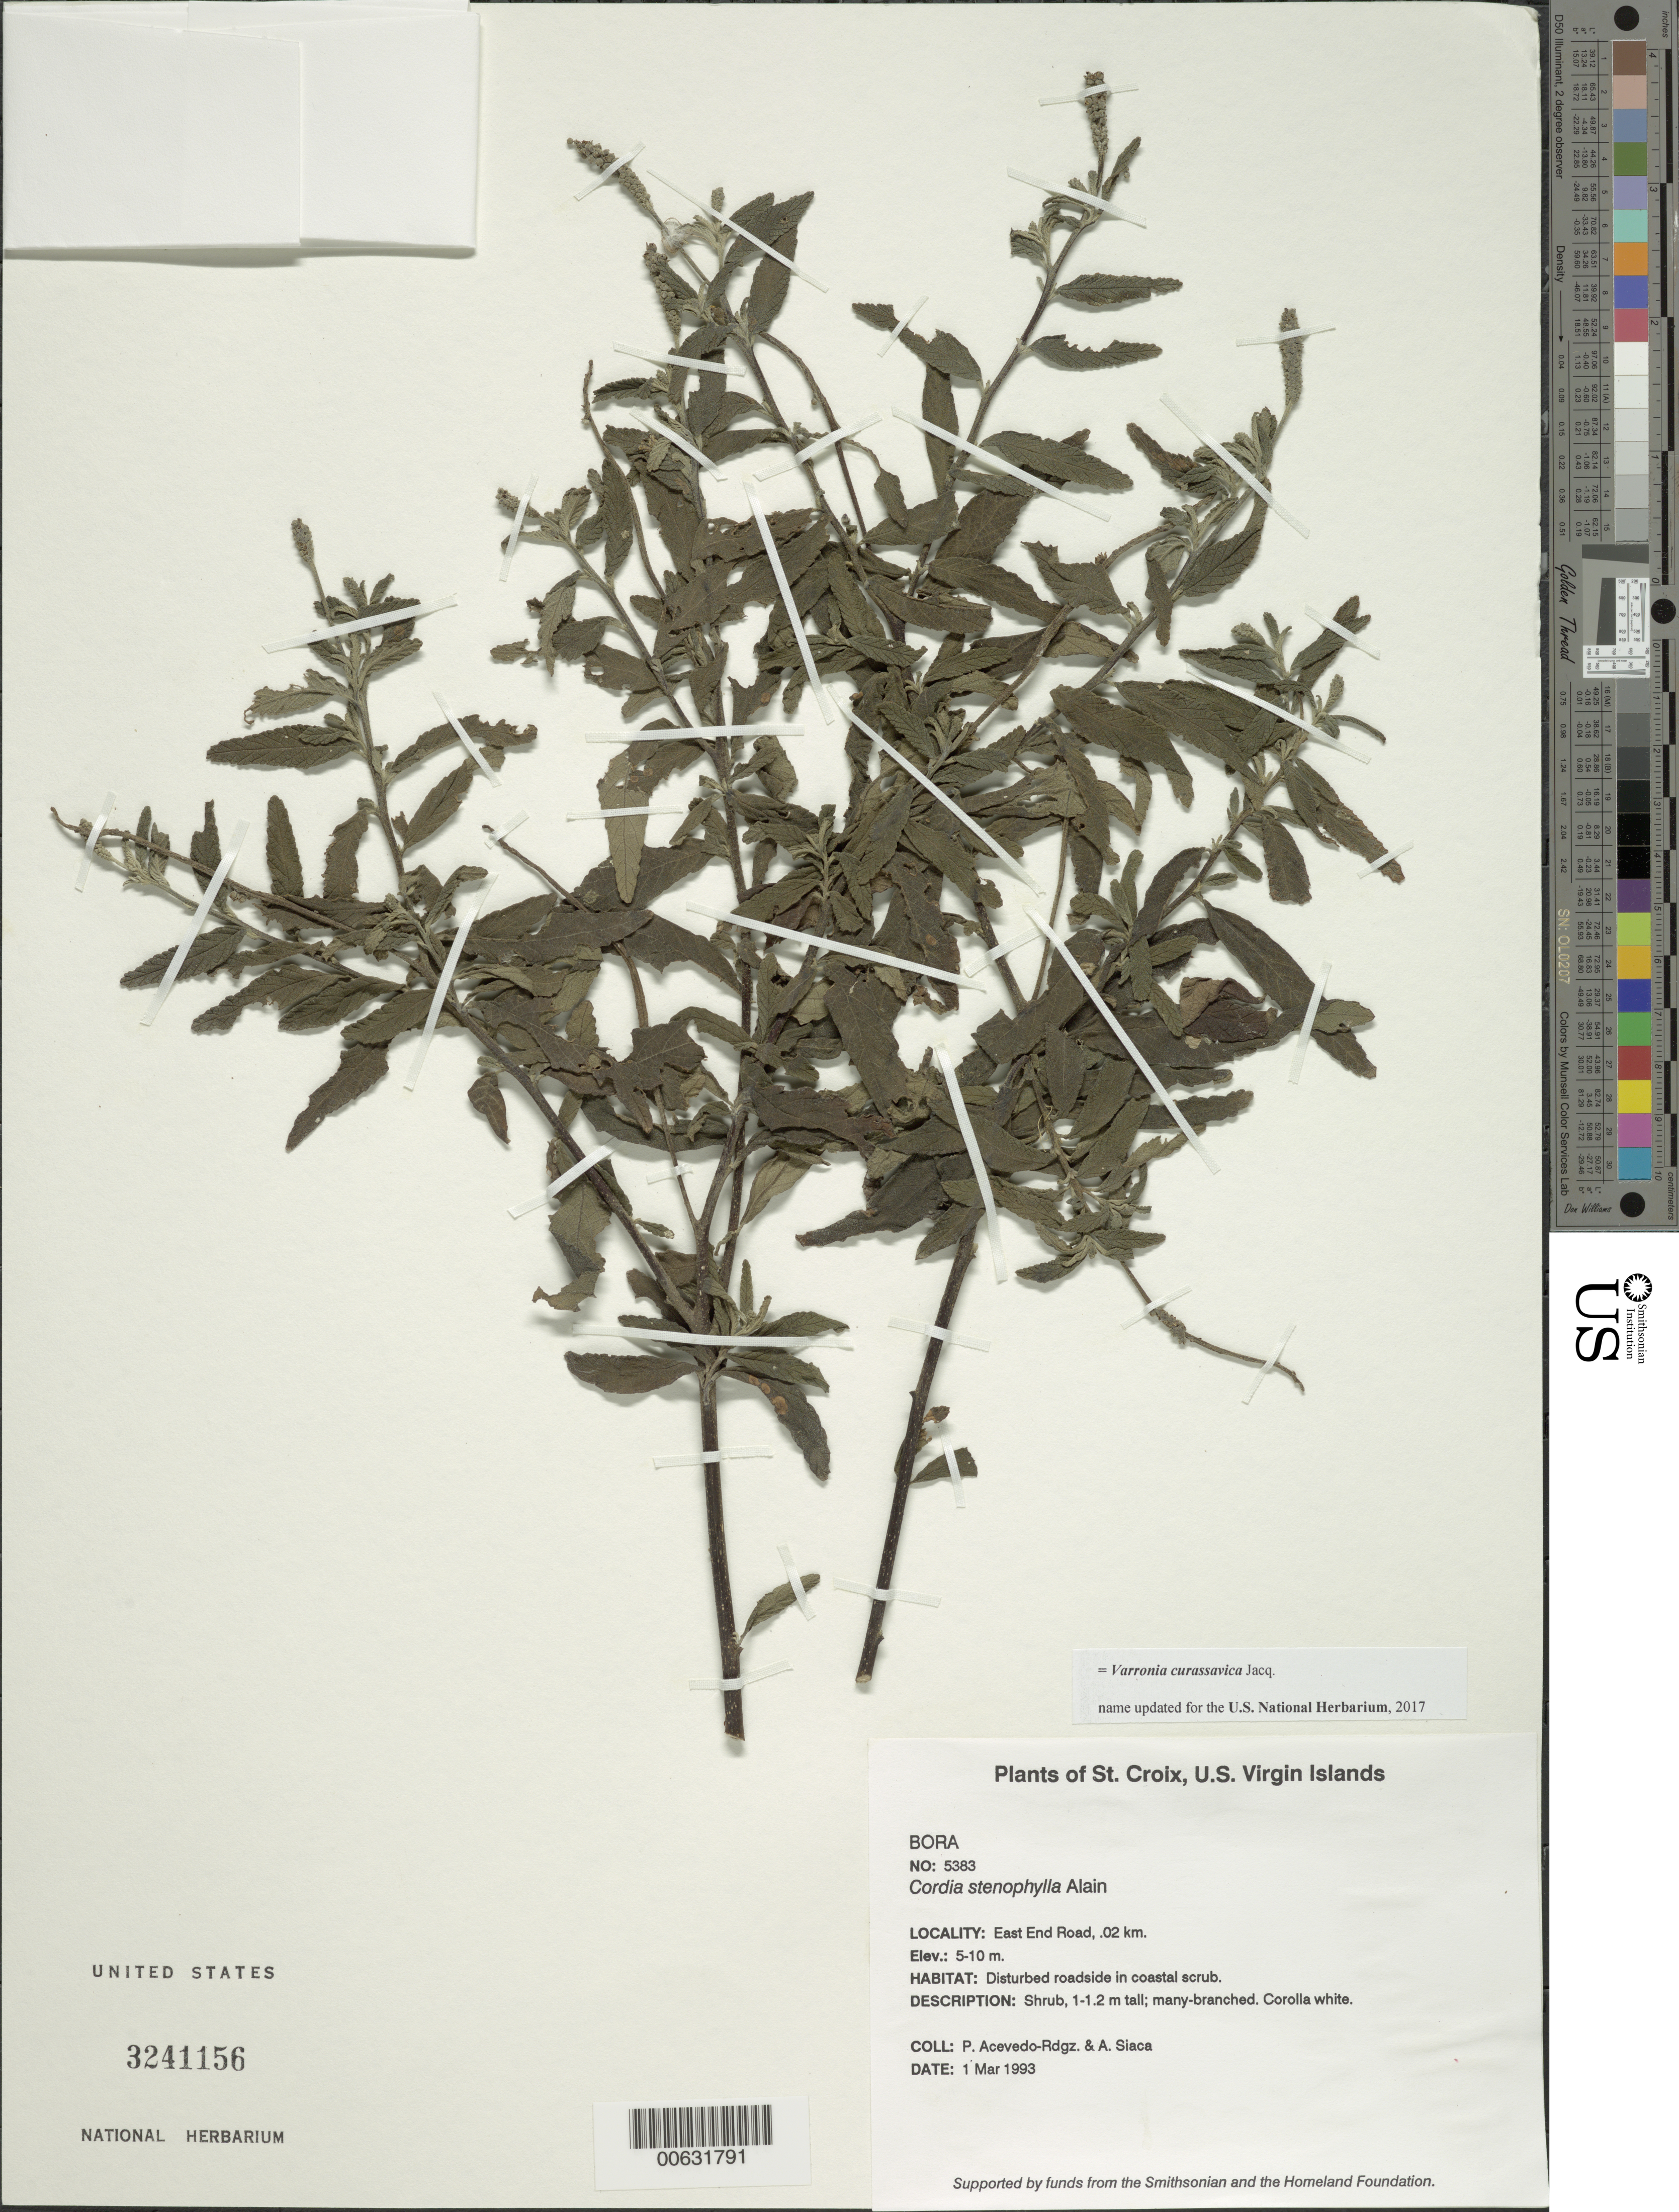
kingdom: Plantae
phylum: Tracheophyta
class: Magnoliopsida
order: Boraginales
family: Cordiaceae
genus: Varronia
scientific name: Varronia curassavica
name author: Jacq.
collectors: P. Acevedo-Rodr. & A. Siaca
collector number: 5383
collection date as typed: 01 Mar 1993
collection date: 1993-03-01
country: U.S. Virgin Islands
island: St. Croix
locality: East End Road, .02 km.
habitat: Disturbed roadside in coastal scrub.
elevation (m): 5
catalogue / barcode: US 3241156